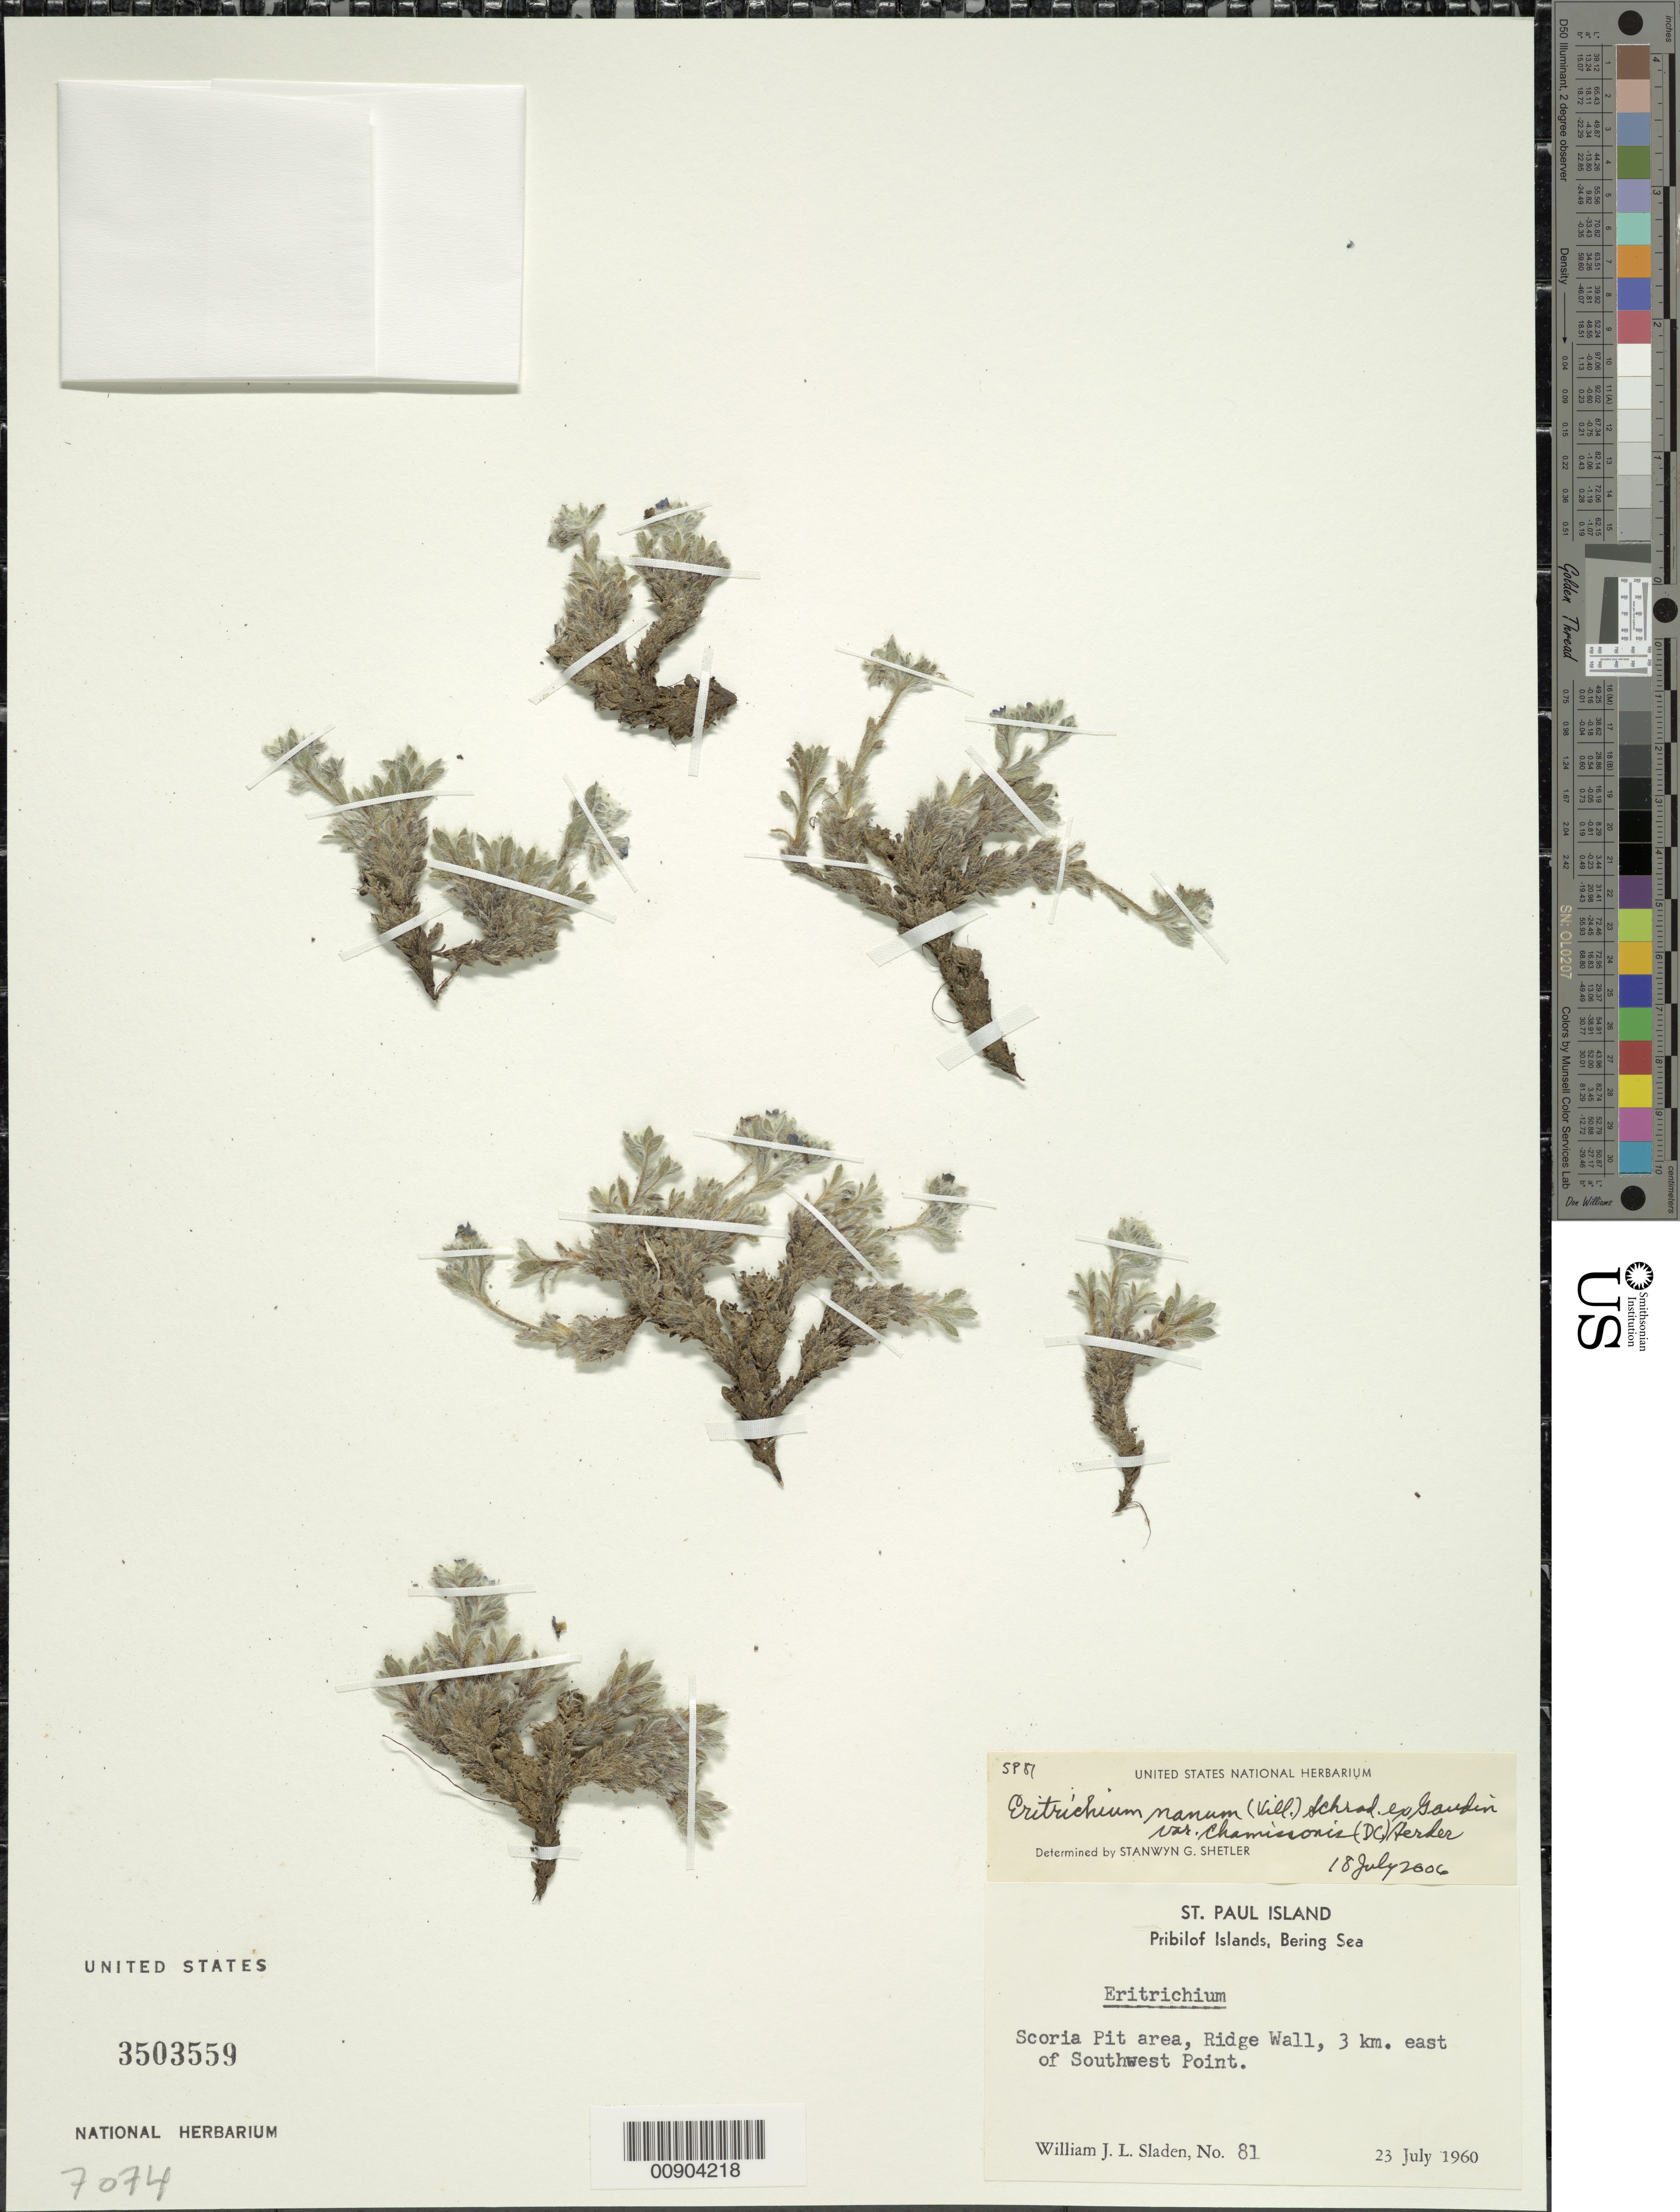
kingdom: Plantae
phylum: Tracheophyta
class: Magnoliopsida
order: Boraginales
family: Boraginaceae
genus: Eritrichium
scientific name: Eritrichium nanum var. chamissonis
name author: (DC.) Herder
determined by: Shetler, Stanwyn G., (US), NMNH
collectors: W. Sladen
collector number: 81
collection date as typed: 23 Jul 1960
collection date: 1960-07-23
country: United States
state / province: Alaska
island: St. Paul Island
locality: Scoria Pit area, Ridge Wall, 3 km. east of Southwest Point., Bering Sea, Pribilof Islands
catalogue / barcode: US 3503559